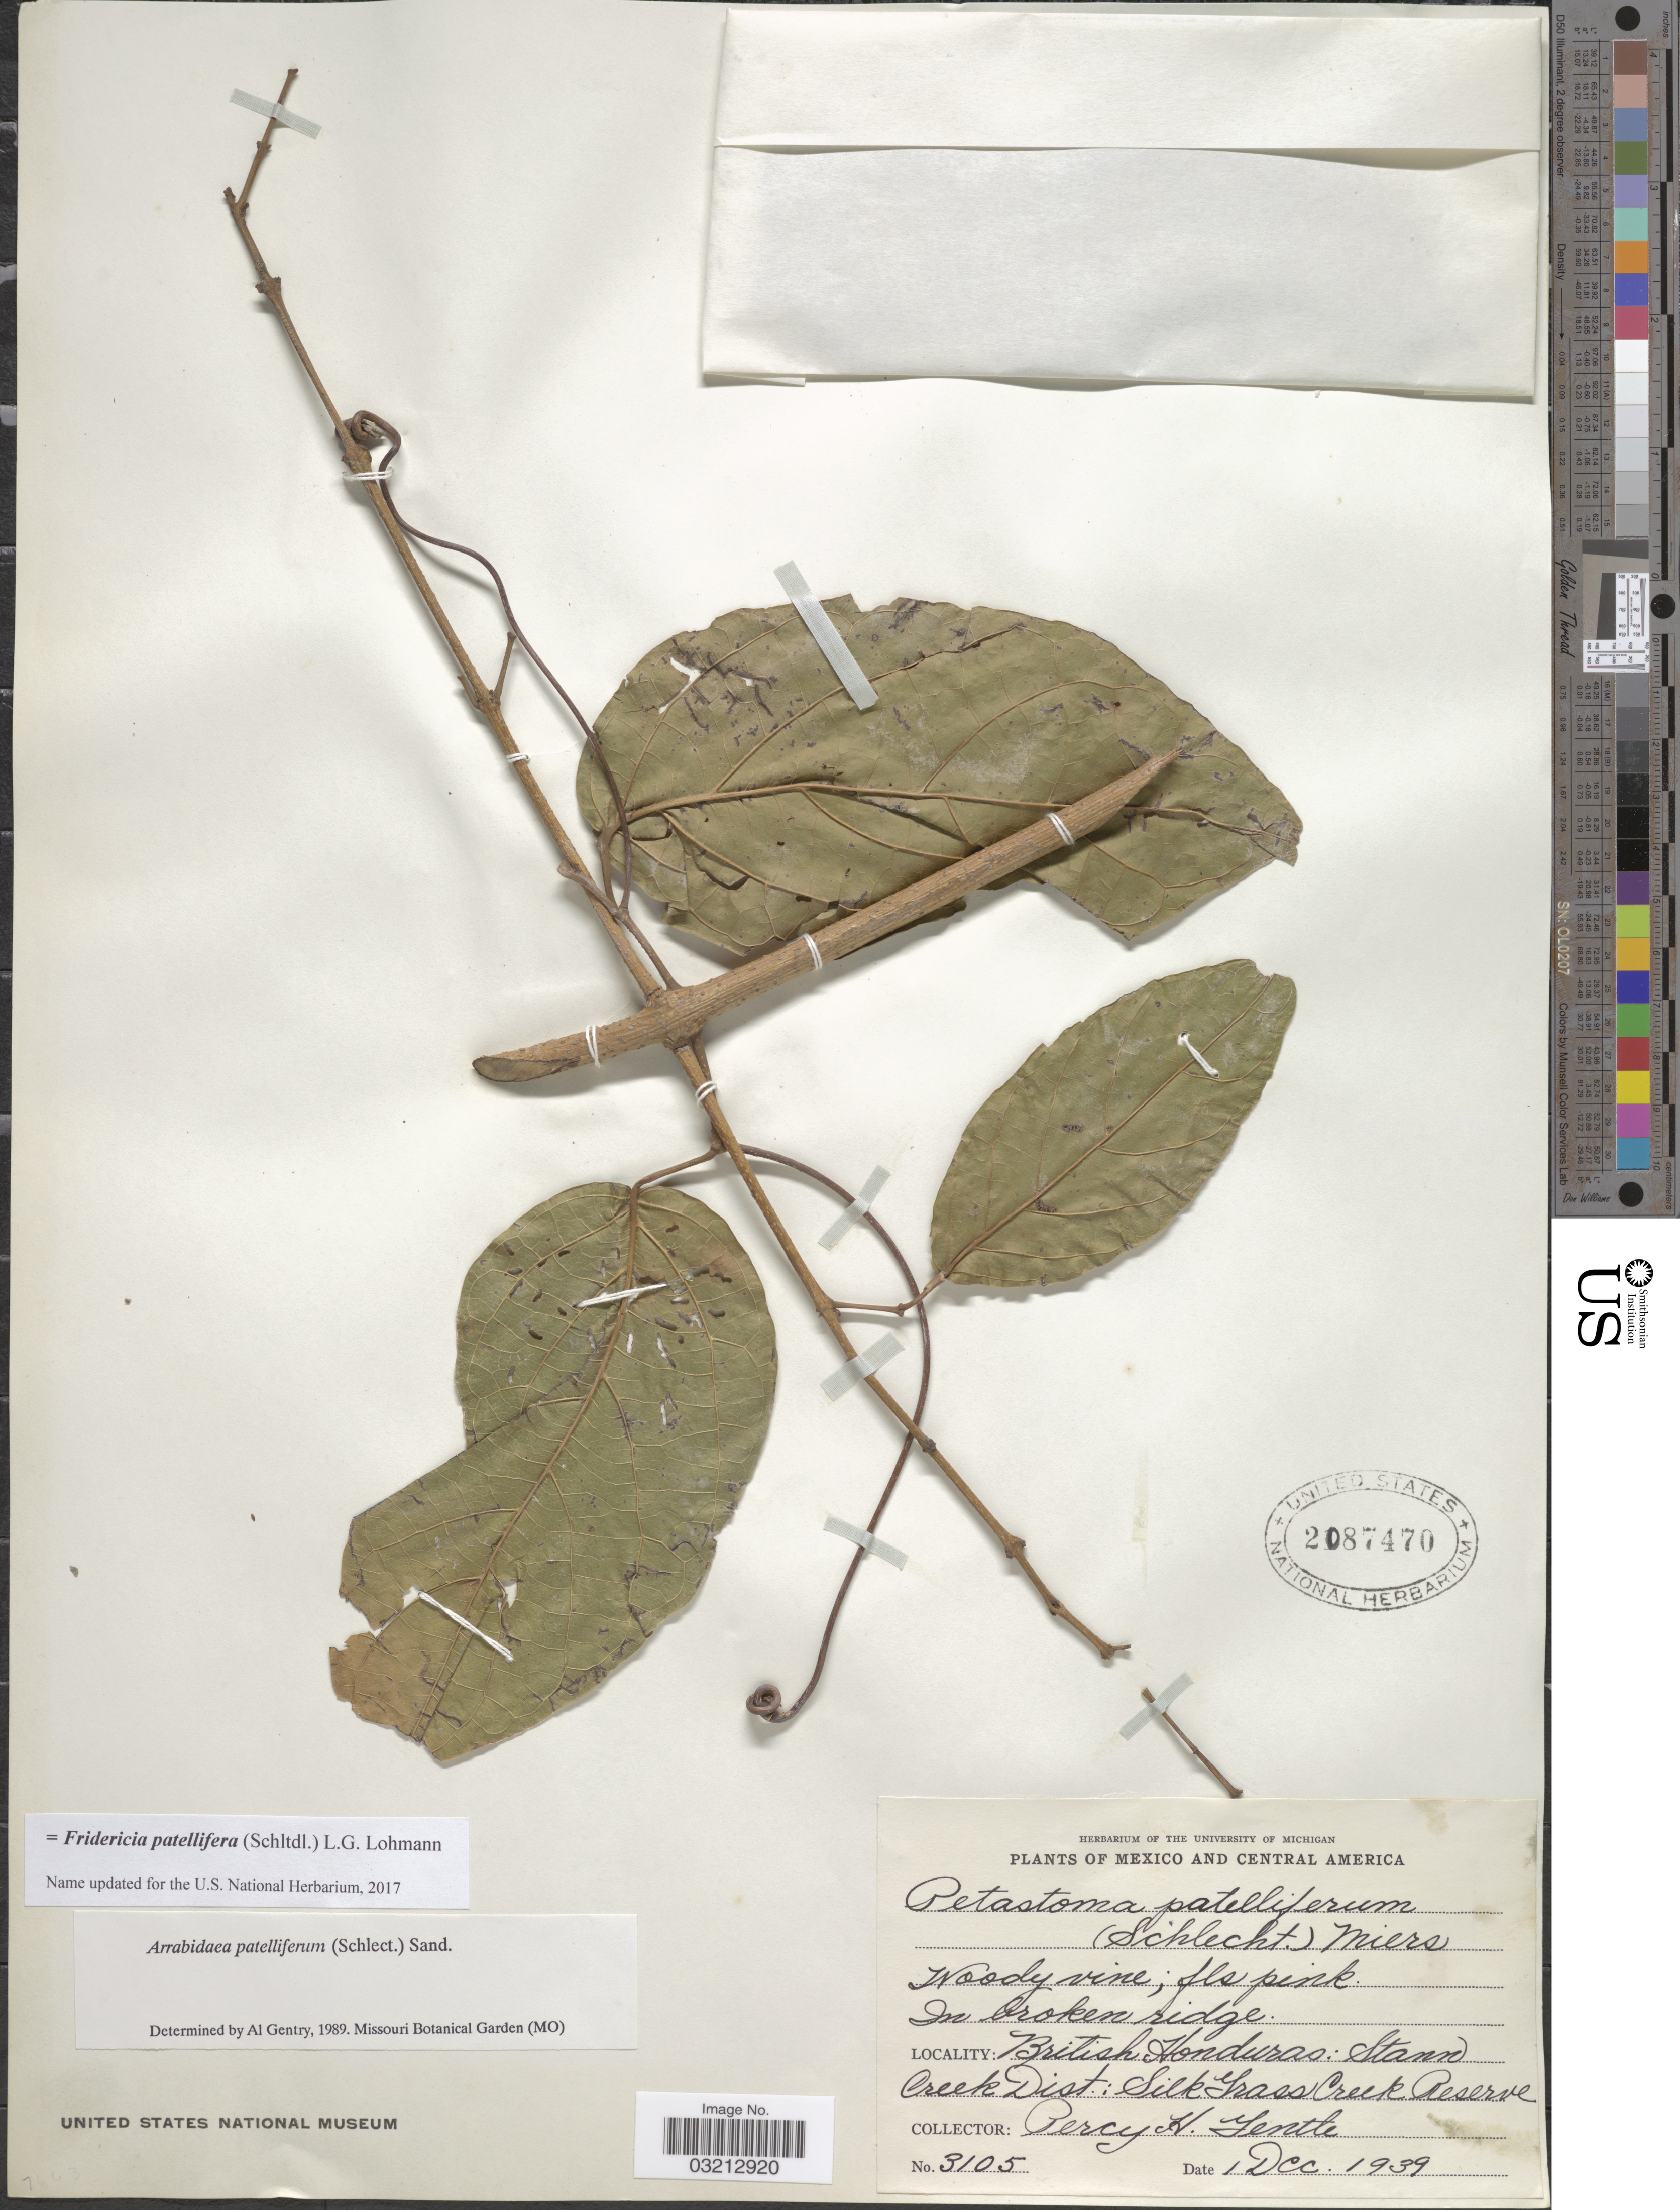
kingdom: Plantae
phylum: Tracheophyta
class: Magnoliopsida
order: Lamiales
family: Bignoniaceae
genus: Fridericia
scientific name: Fridericia patellifera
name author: (Schltdl.) L.G. Lohmann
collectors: P. H. Gentle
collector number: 3105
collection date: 1939-12-01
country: Belize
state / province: Stann Creek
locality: British Honduras: Stann Creek Dist.: Silk Grass Creek Reserve.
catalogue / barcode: US 2087470